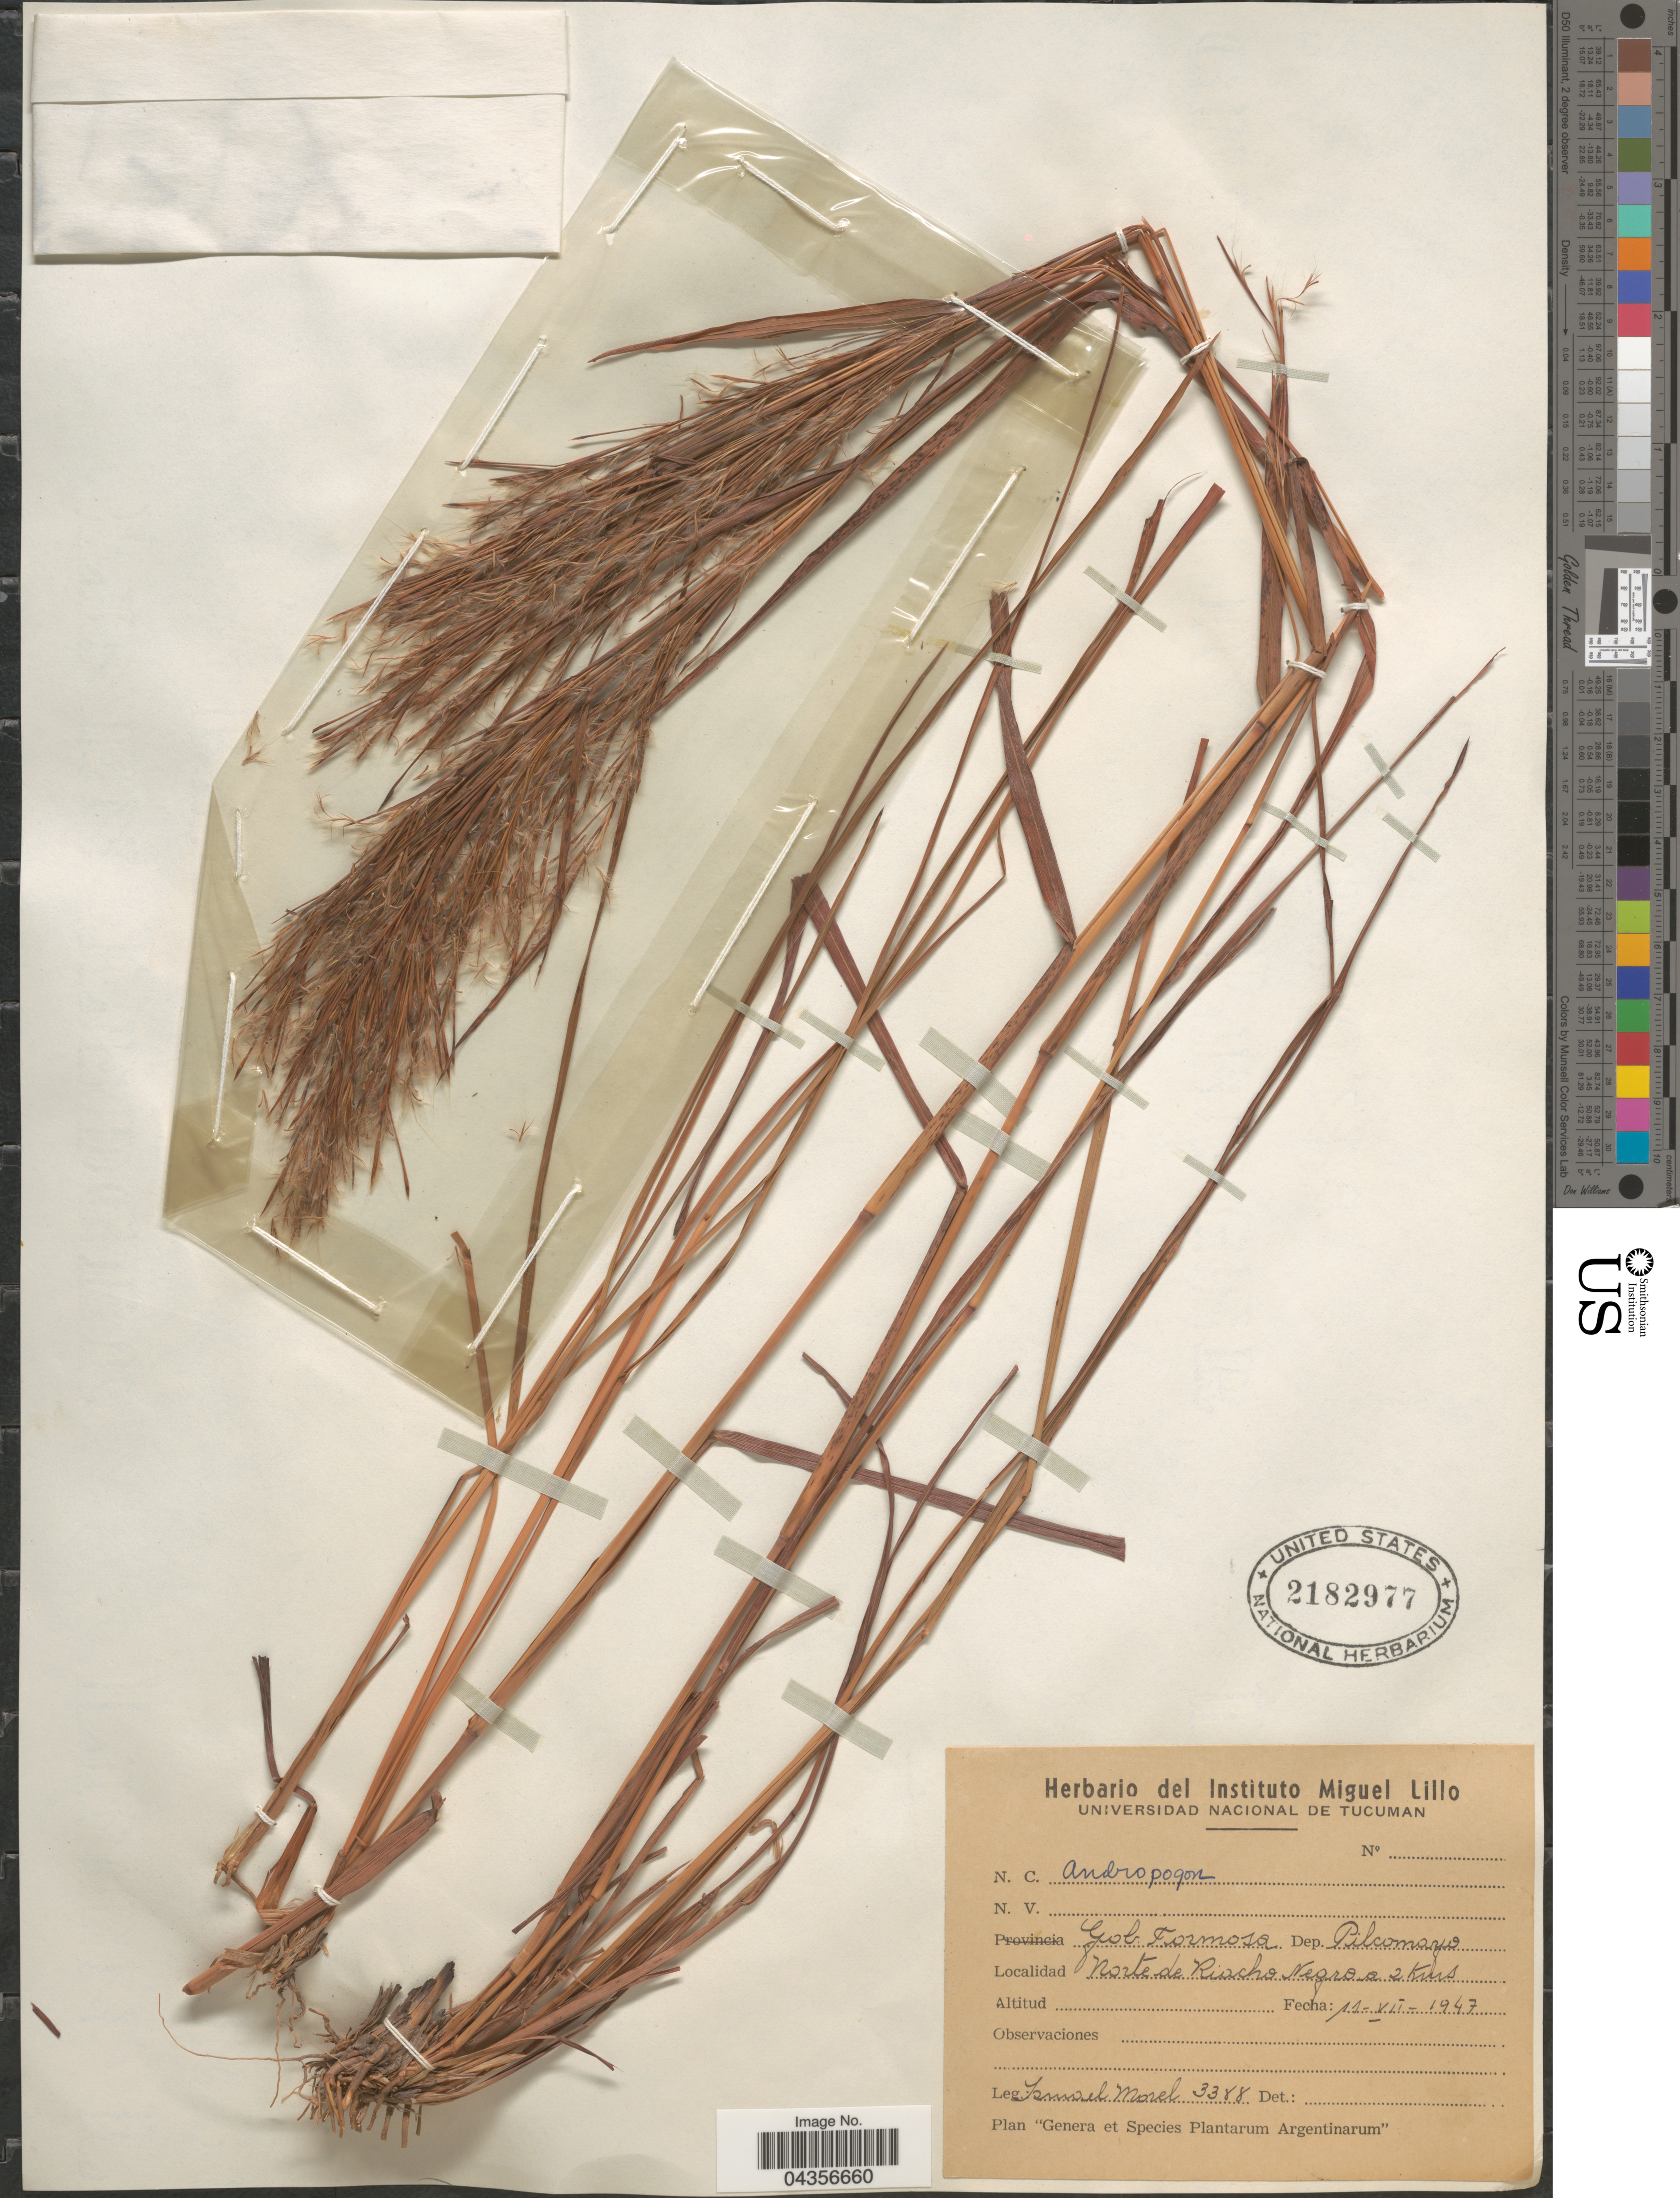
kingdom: Plantae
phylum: Tracheophyta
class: Liliopsida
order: Poales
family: Poaceae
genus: Schizachyrium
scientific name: Schizachyrium microstachyum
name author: (Desv. ex Ham.) Roseng. et al.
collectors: I. Morel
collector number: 3388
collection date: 1947-07-11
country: Argentina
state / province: Formosa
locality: Gob. Formosa. Dep. Pilcomayo. Norte de Riocho Negro a 2 Kms.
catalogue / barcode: US 2182977